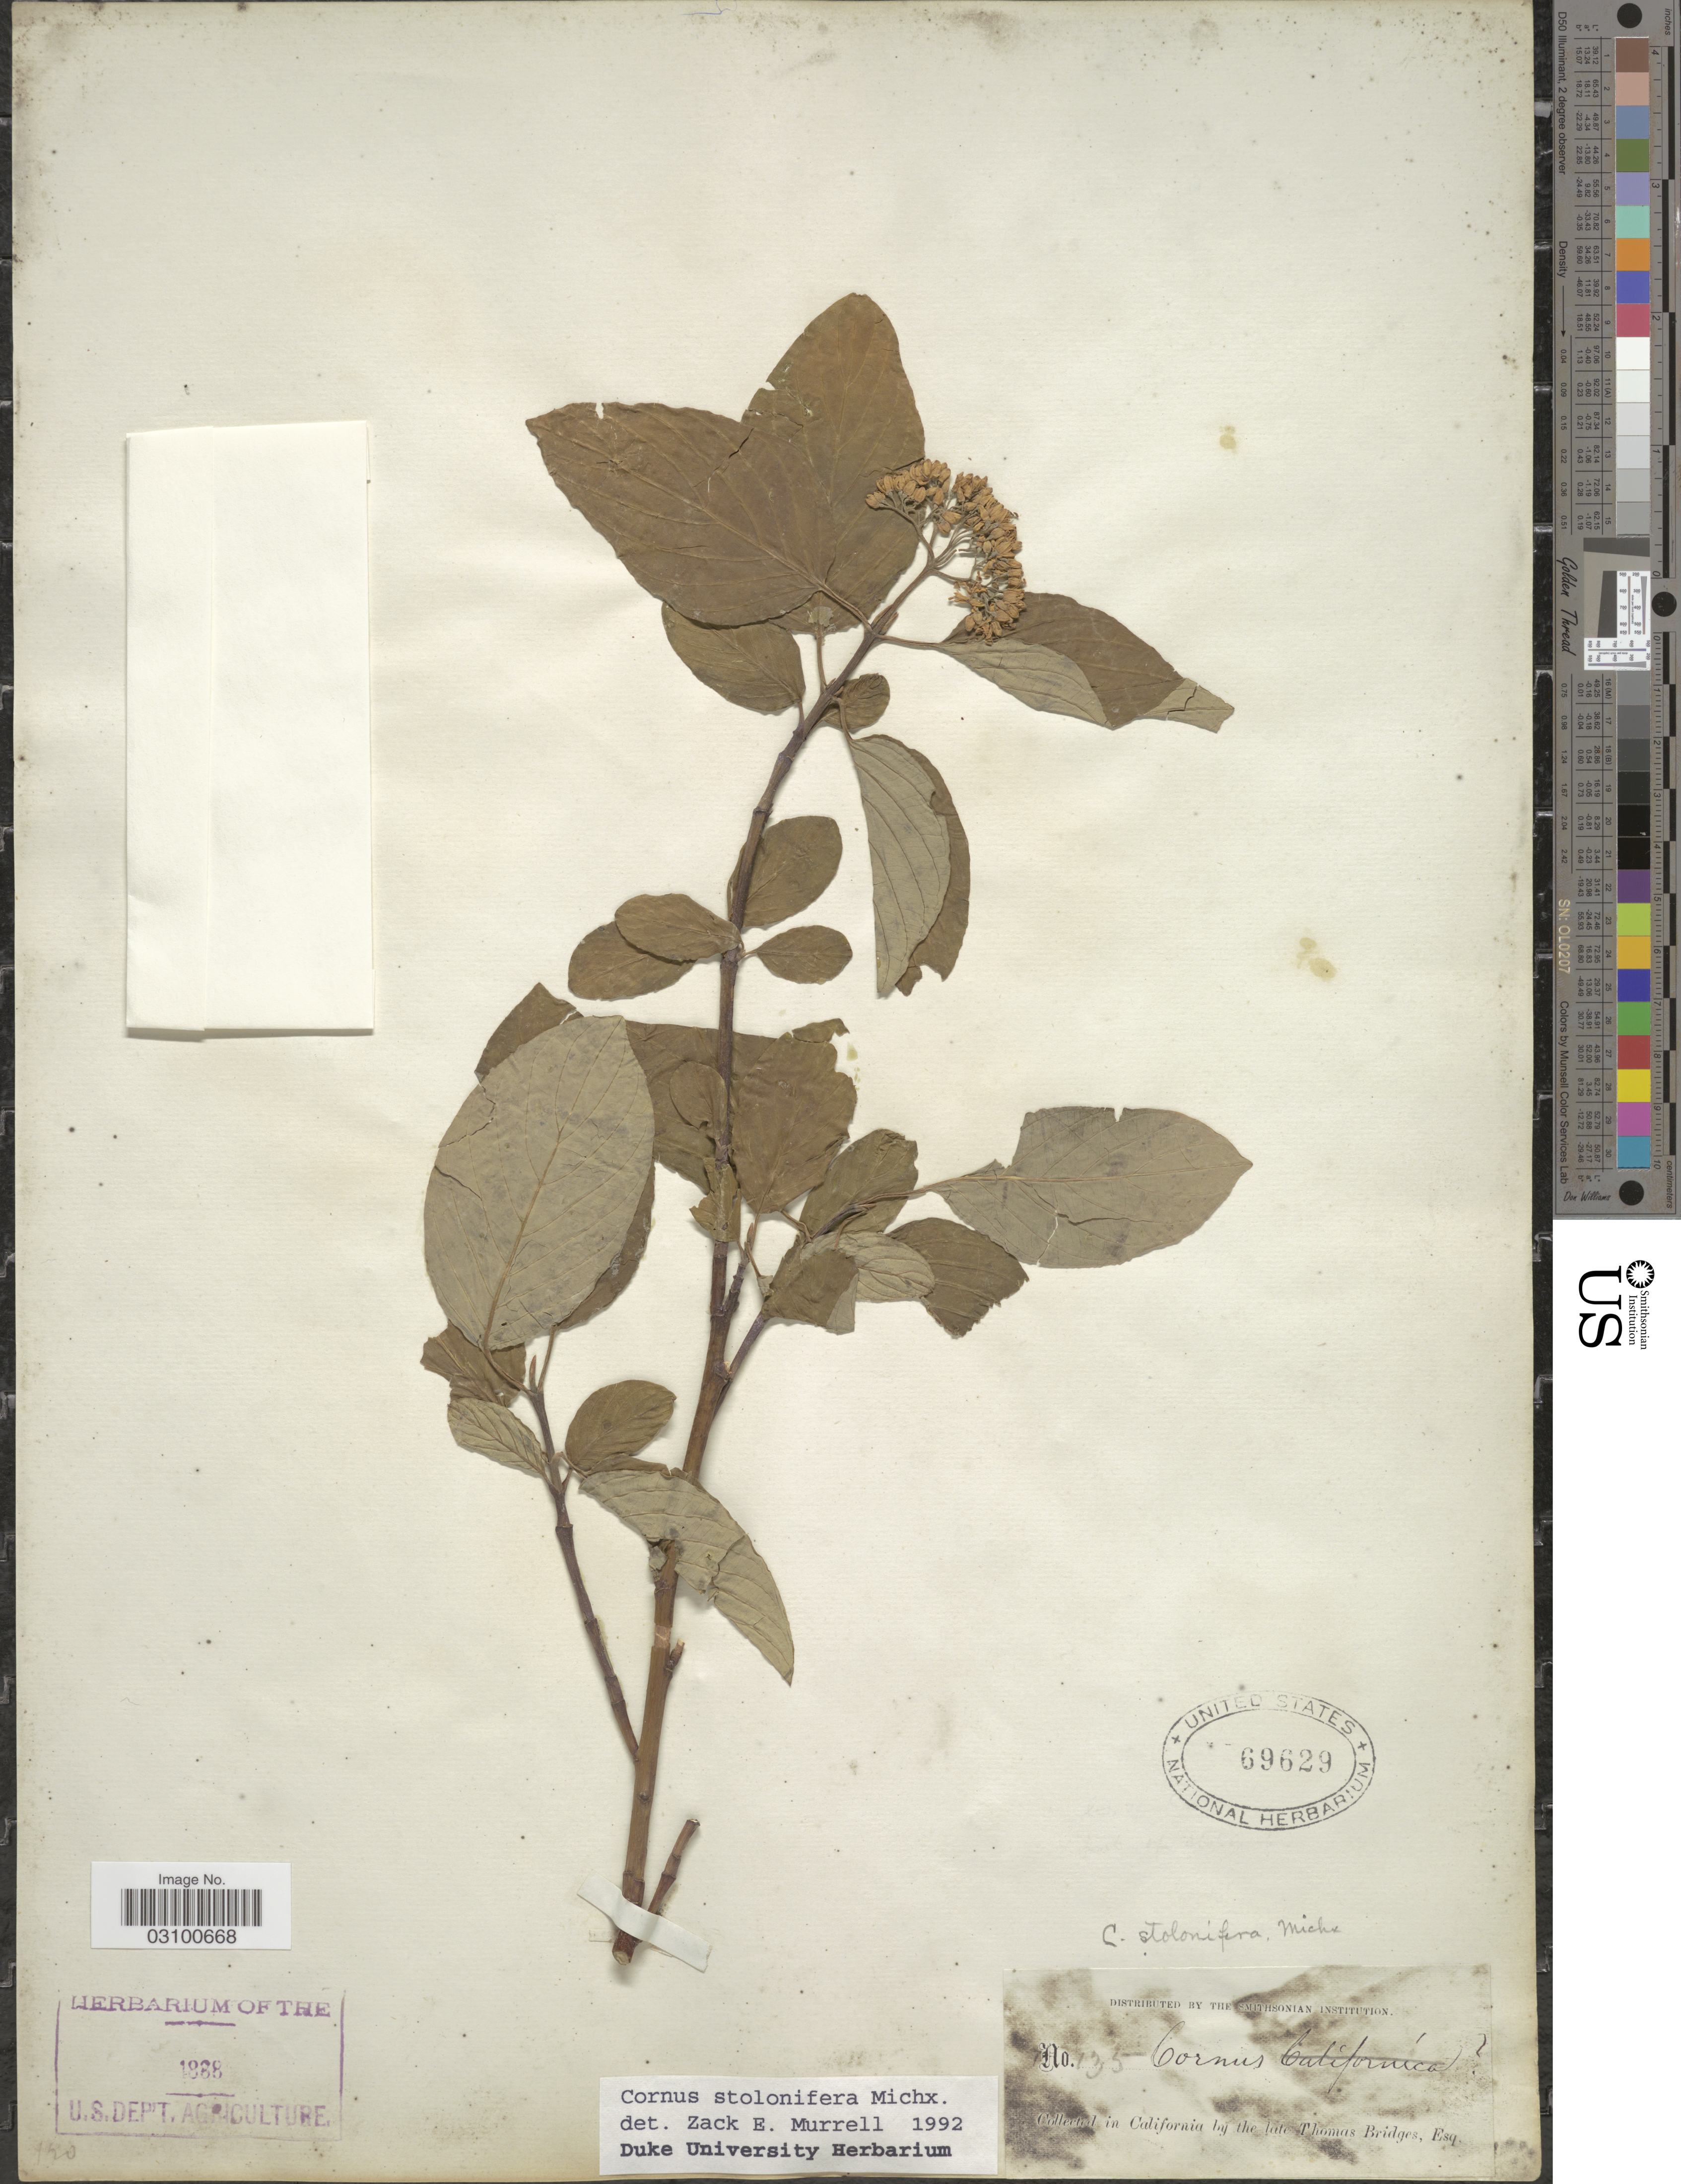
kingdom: Plantae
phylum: Tracheophyta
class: Magnoliopsida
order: Cornales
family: Cornaceae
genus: Cornus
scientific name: Cornus sericea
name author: L.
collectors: T. Bridges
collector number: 135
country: United States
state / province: California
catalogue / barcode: US 69629